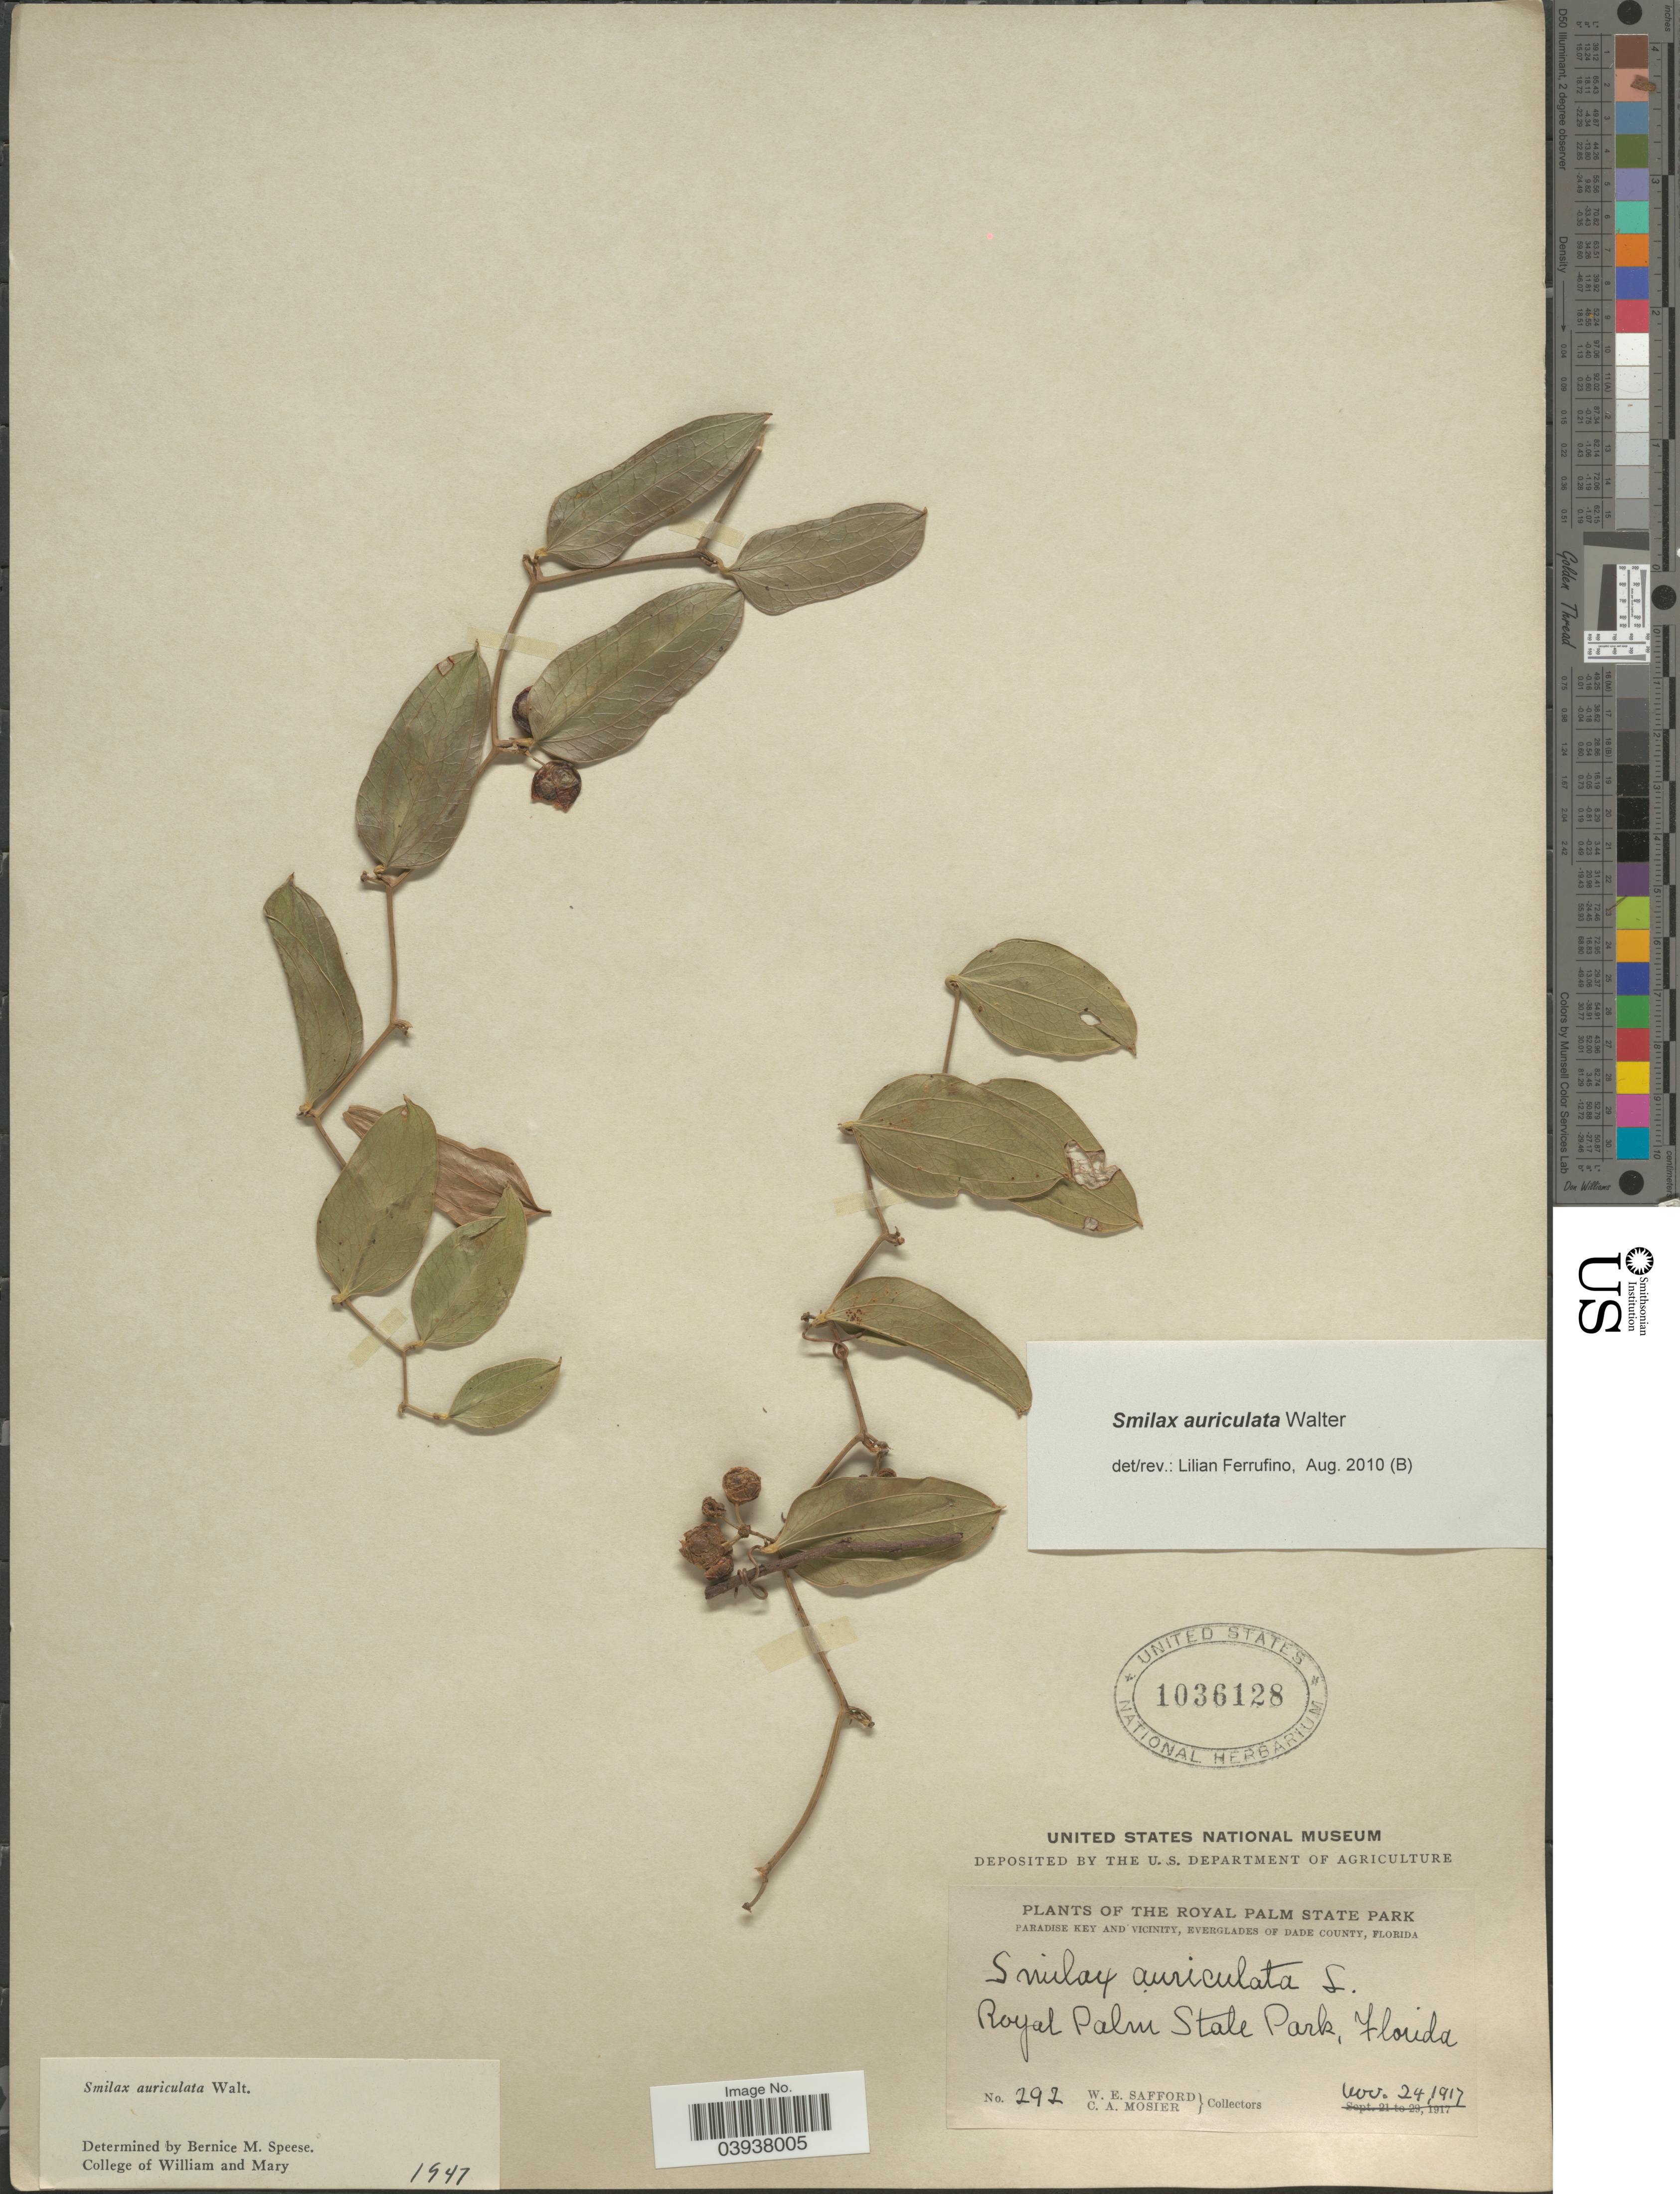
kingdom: Plantae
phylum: Tracheophyta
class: Liliopsida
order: Liliales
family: Smilacaceae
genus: Smilax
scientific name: Smilax auriculata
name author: Walter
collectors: W. E. Safford & C. A. Mosier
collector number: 292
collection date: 1917-11-24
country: United States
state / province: Florida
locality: Royal Palm State Park. Paradise Key and vicinity, Everglades of Dade County. Royal Palm State Park.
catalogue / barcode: US 1036128